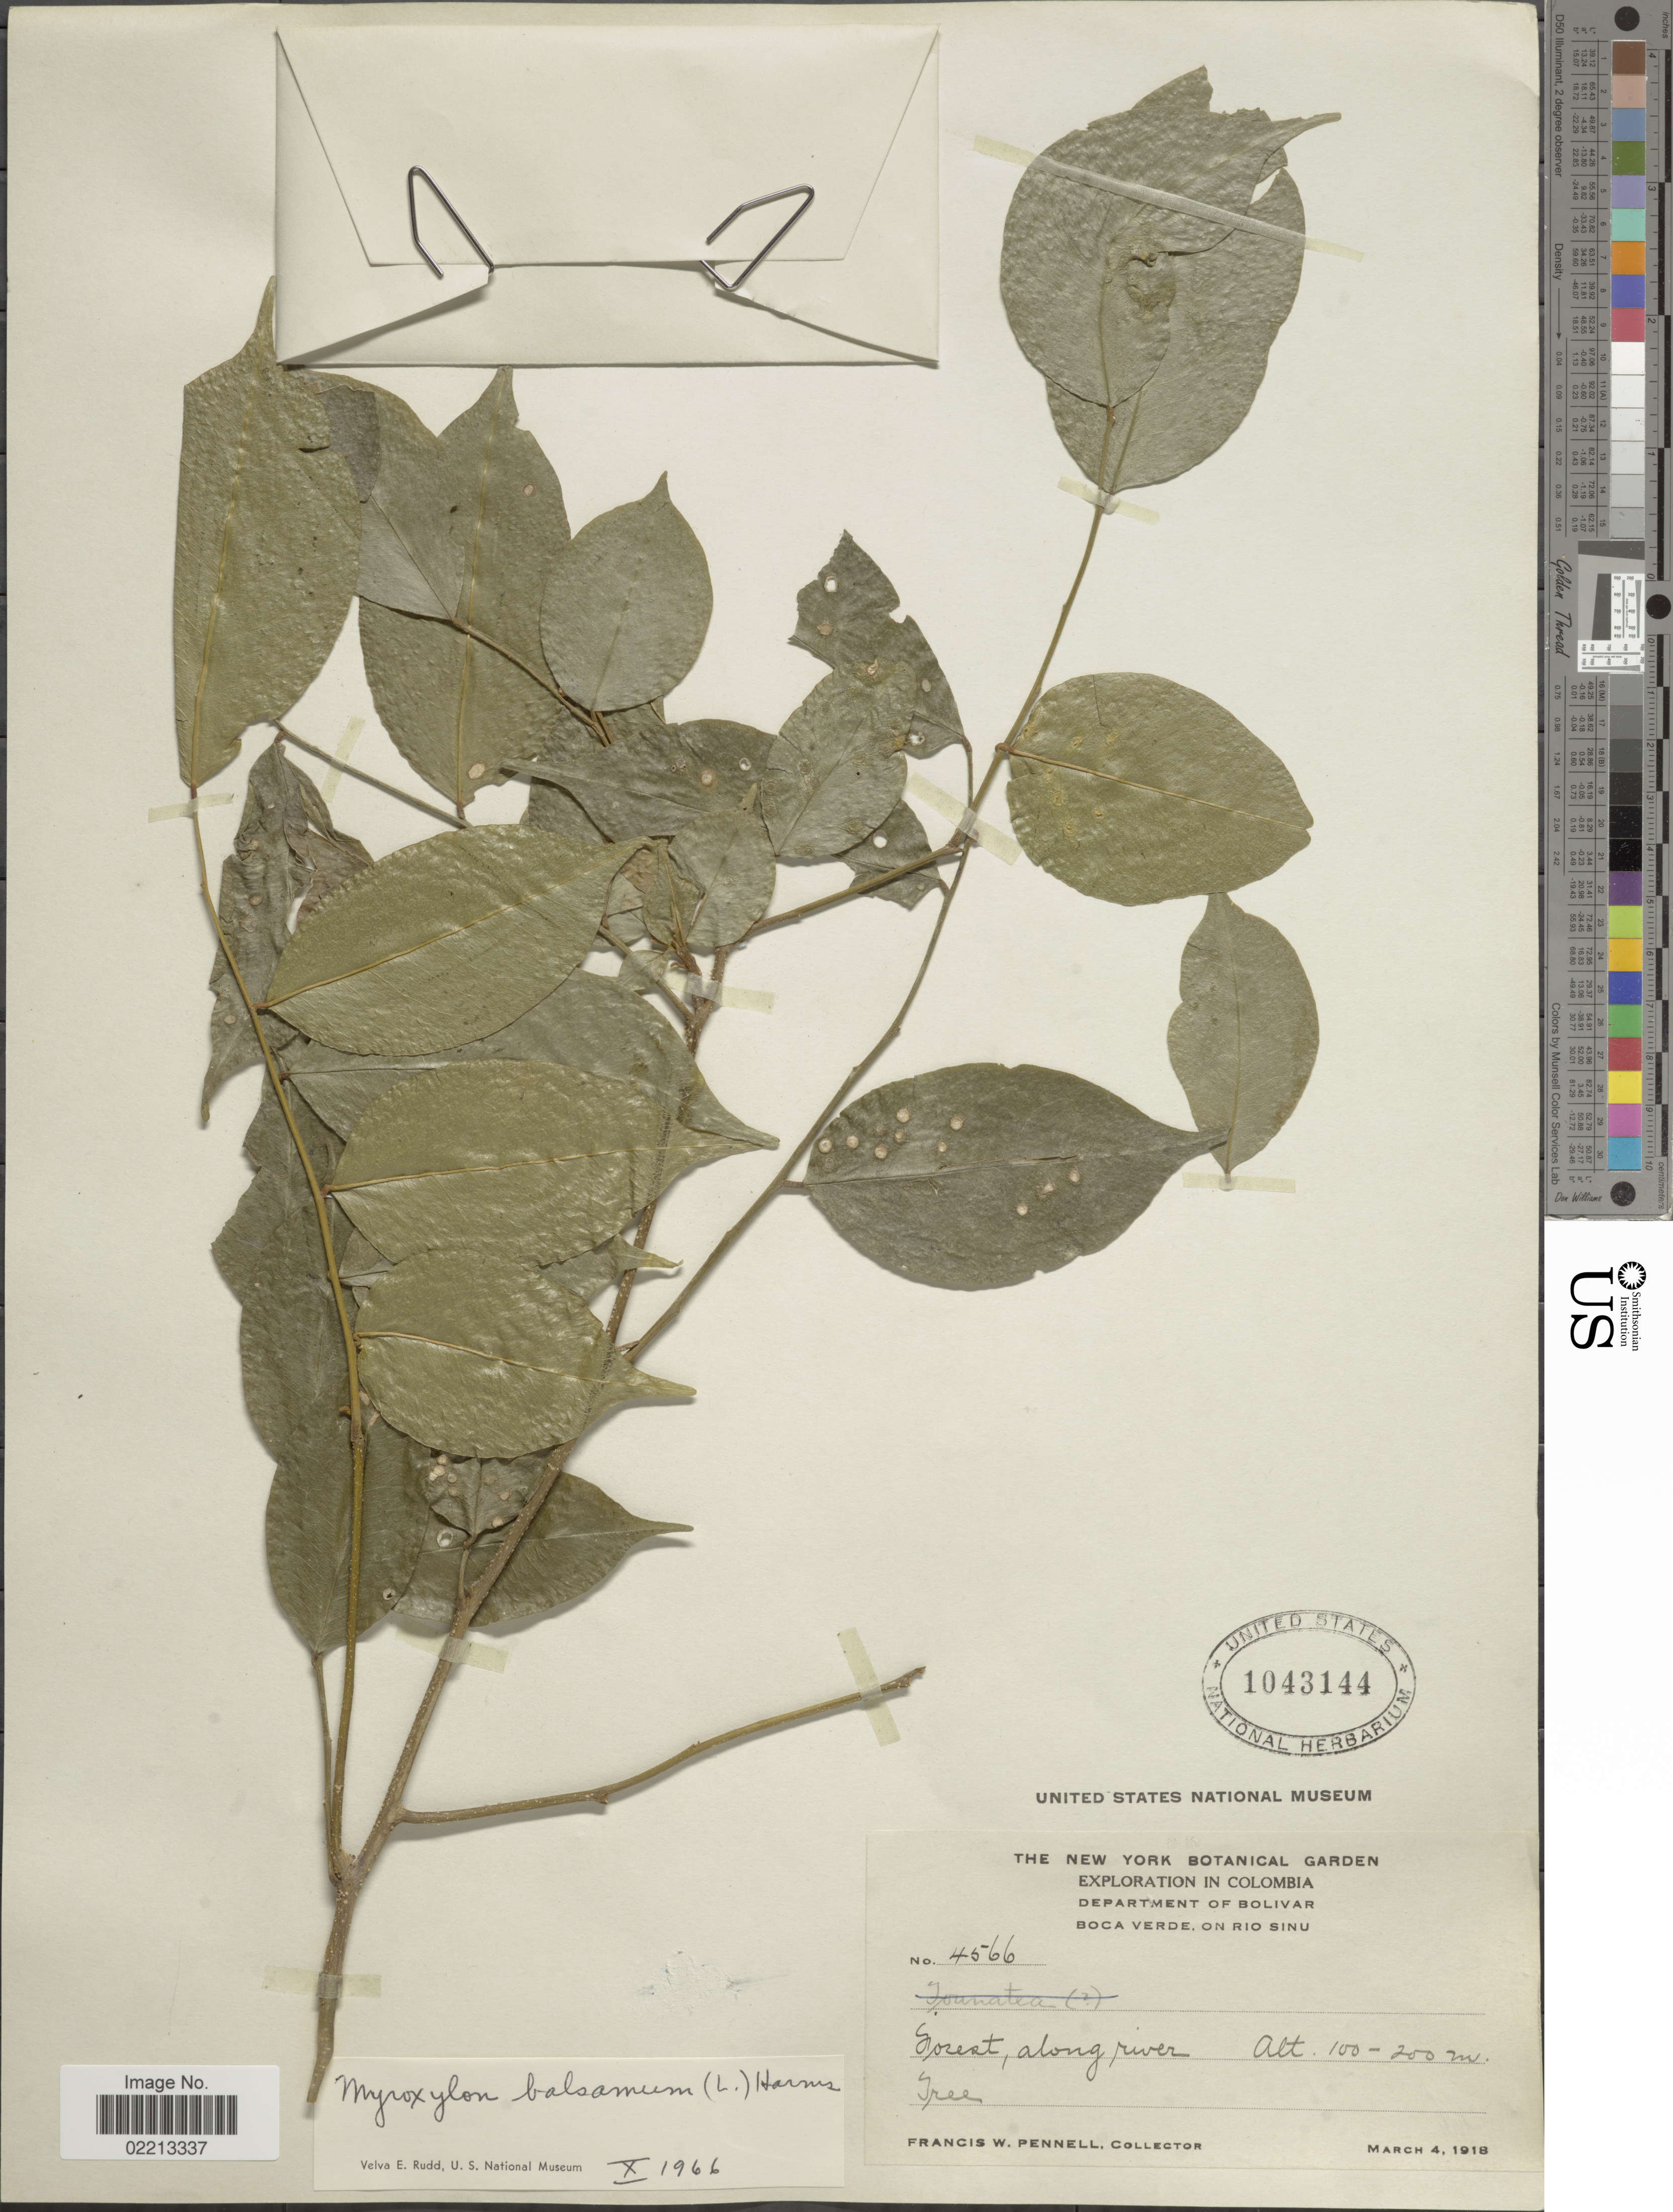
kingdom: Plantae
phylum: Tracheophyta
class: Magnoliopsida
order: Fabales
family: Fabaceae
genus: Myroxylon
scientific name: Myroxylon balsamum var. balsamum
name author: (L.) Harms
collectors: F. W. Pennell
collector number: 4566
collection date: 1918-03-04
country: Colombia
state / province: Bolívar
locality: Boca Verde, on Rio Sinu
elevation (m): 100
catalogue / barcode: US 1043144